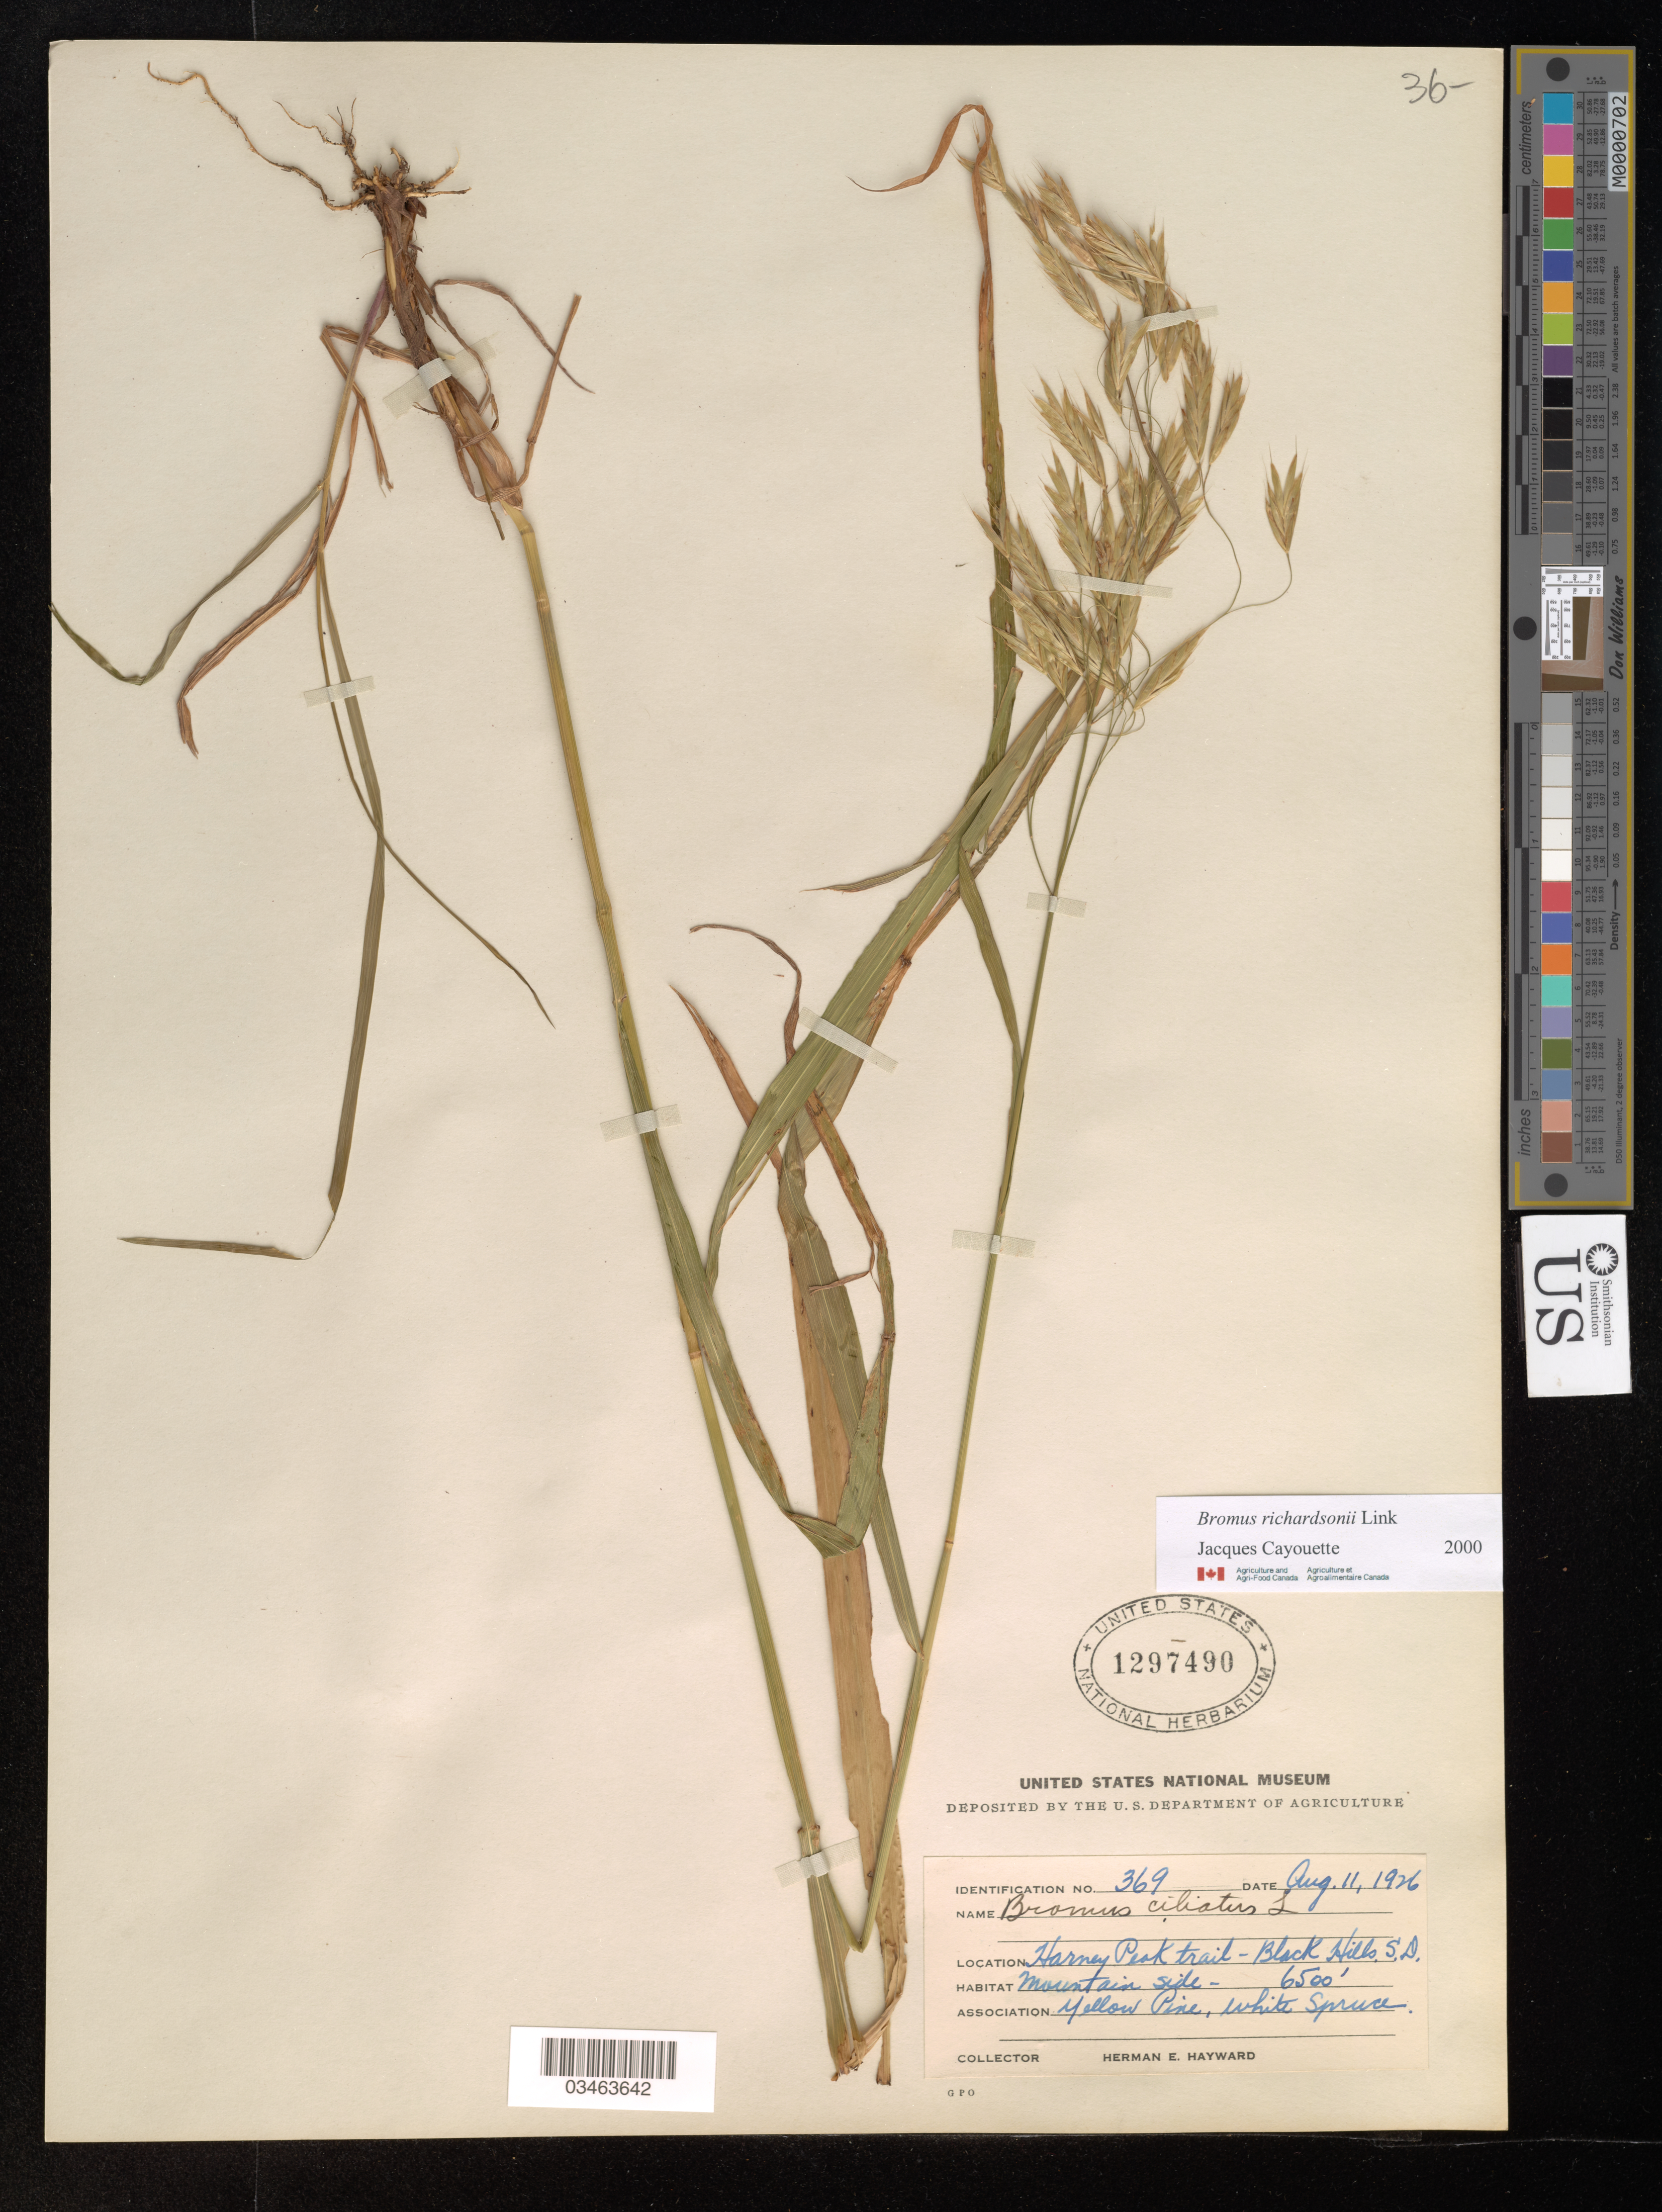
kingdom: Plantae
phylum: Tracheophyta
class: Liliopsida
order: Poales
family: Poaceae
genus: Bromus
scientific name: Bromus richardsonii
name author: Link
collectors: H. Hayward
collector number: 369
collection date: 1926-08-11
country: United States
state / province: South Dakota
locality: Harney Peak Trail - Black Hills.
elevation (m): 1981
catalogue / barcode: US 1297490